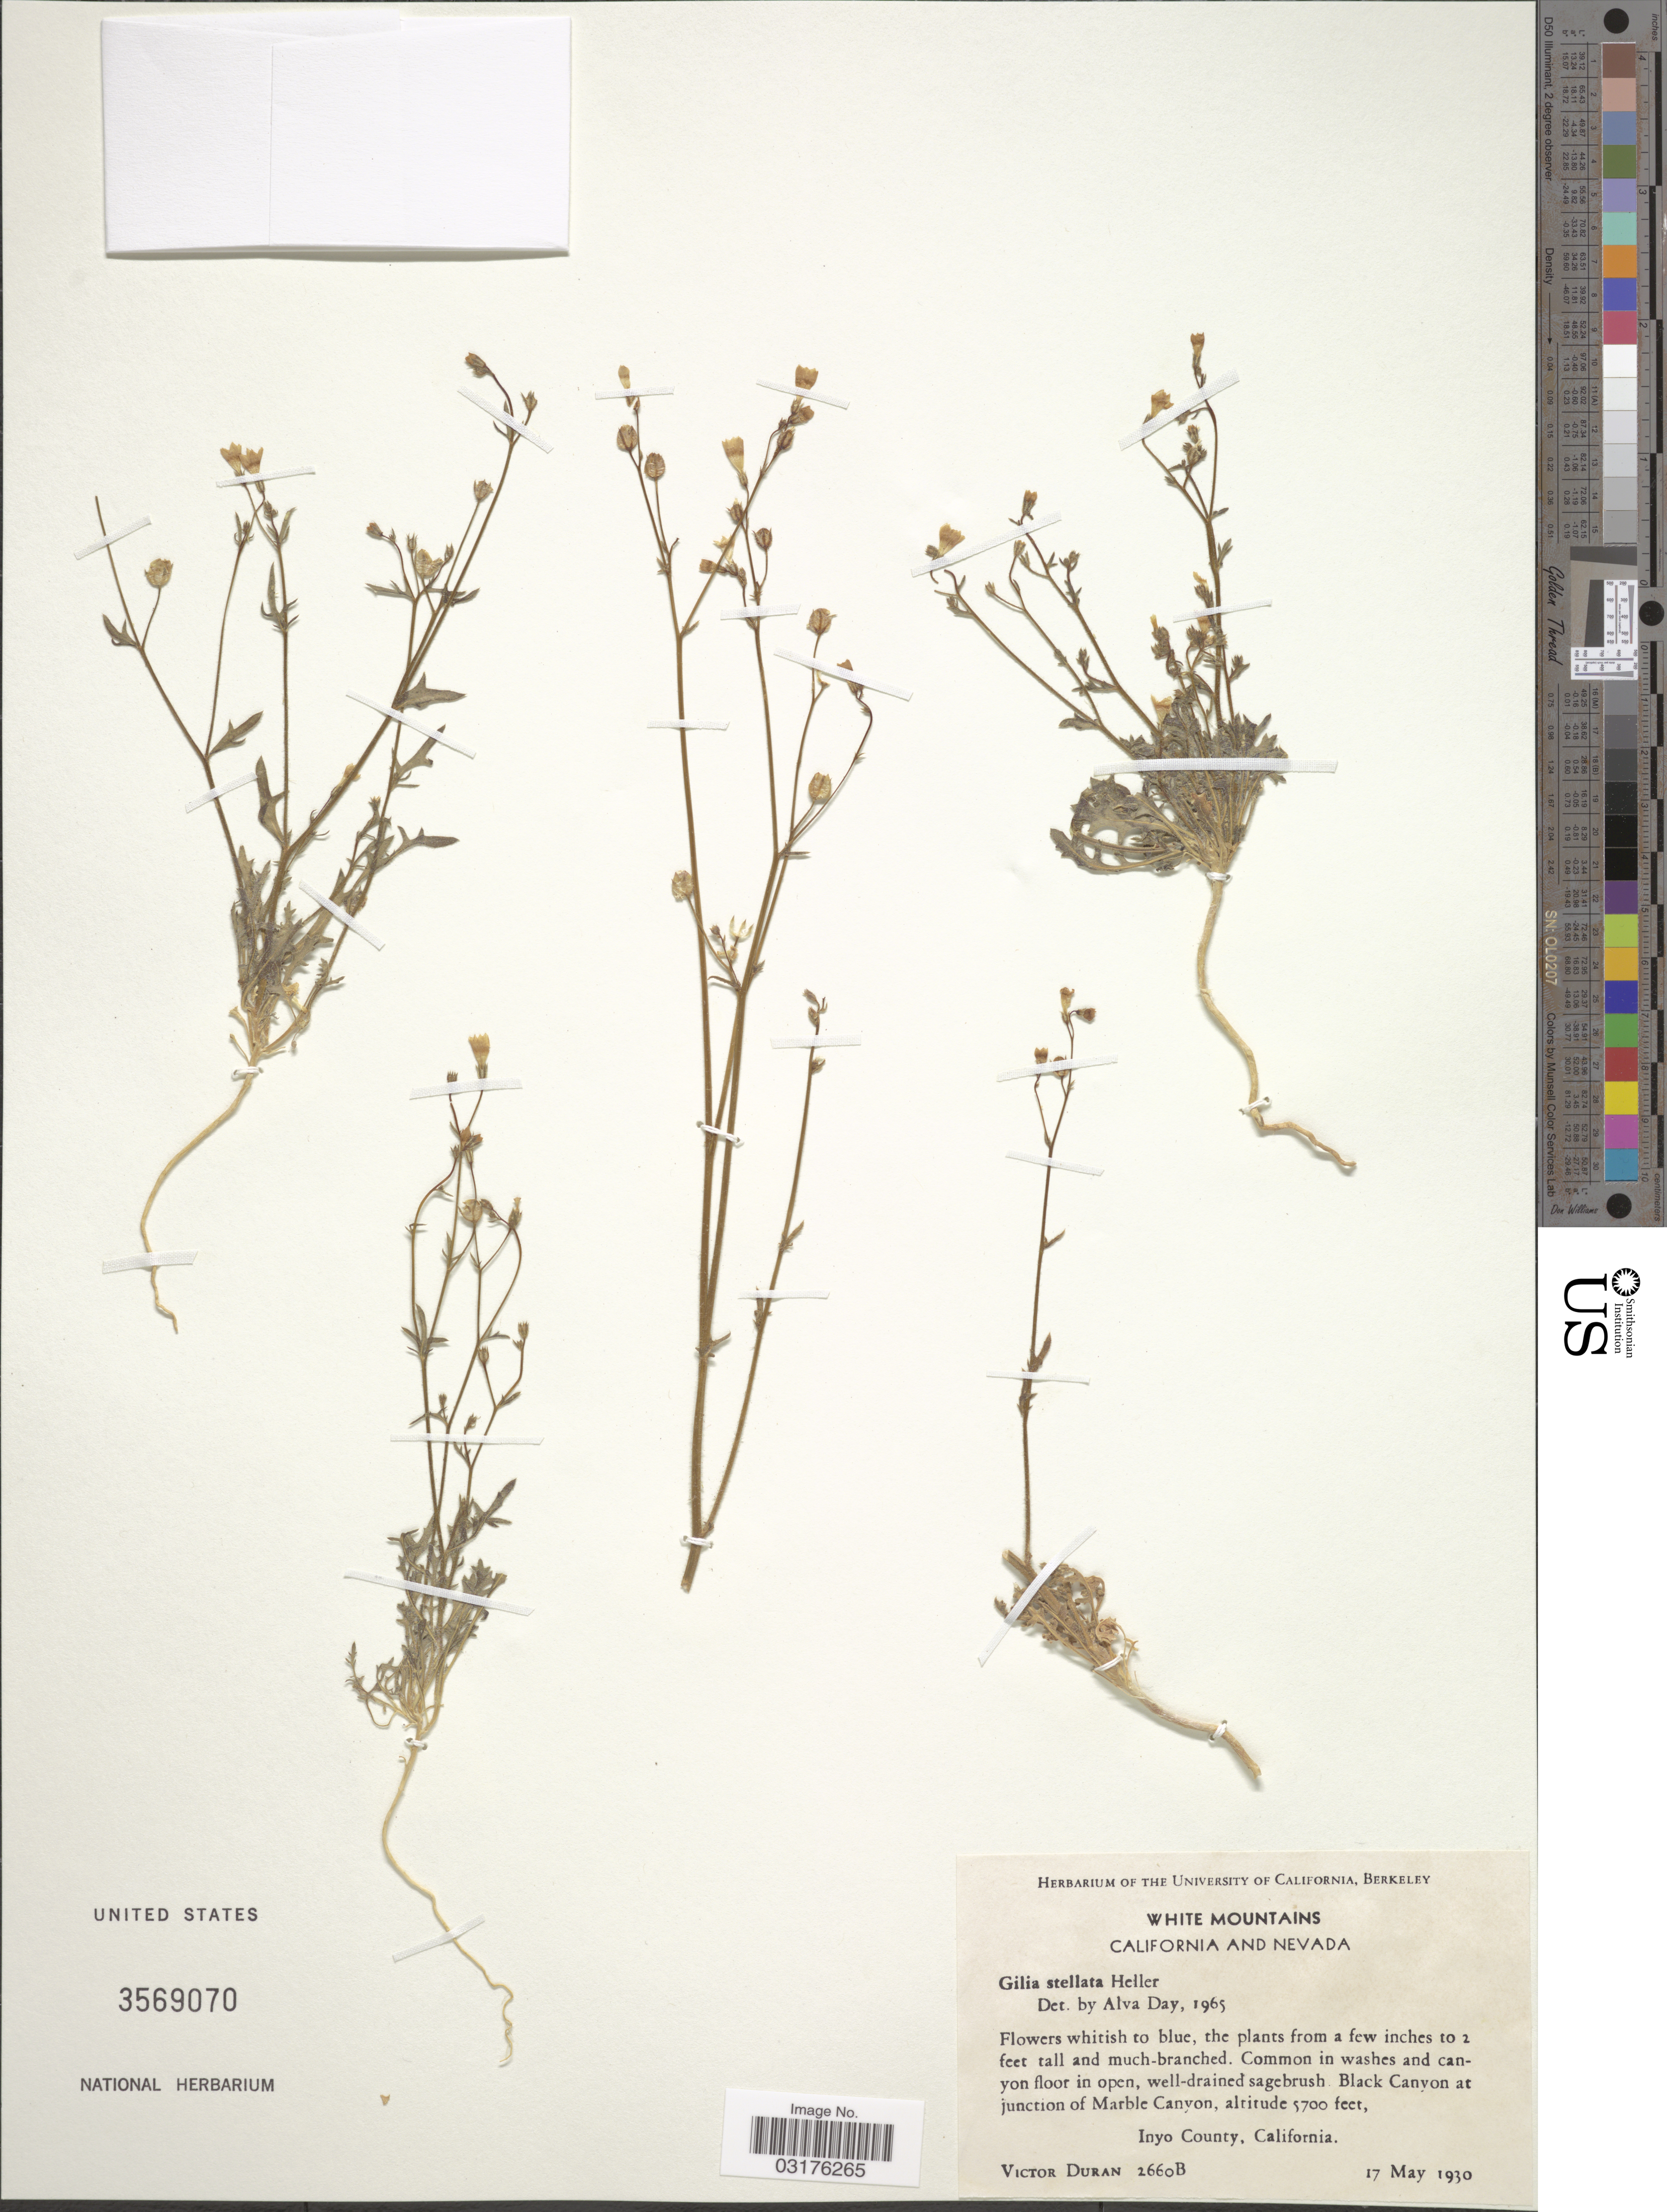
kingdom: Plantae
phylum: Tracheophyta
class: Magnoliopsida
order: Ericales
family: Polemoniaceae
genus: Gilia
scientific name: Gilia stellata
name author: A. Heller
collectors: V. Duran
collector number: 2660B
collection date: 1930-05-17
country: United States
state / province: California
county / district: Inyo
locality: Black Canyon at junction of Marble Canyon, Inyo County, California.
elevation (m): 1737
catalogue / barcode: US 3569070